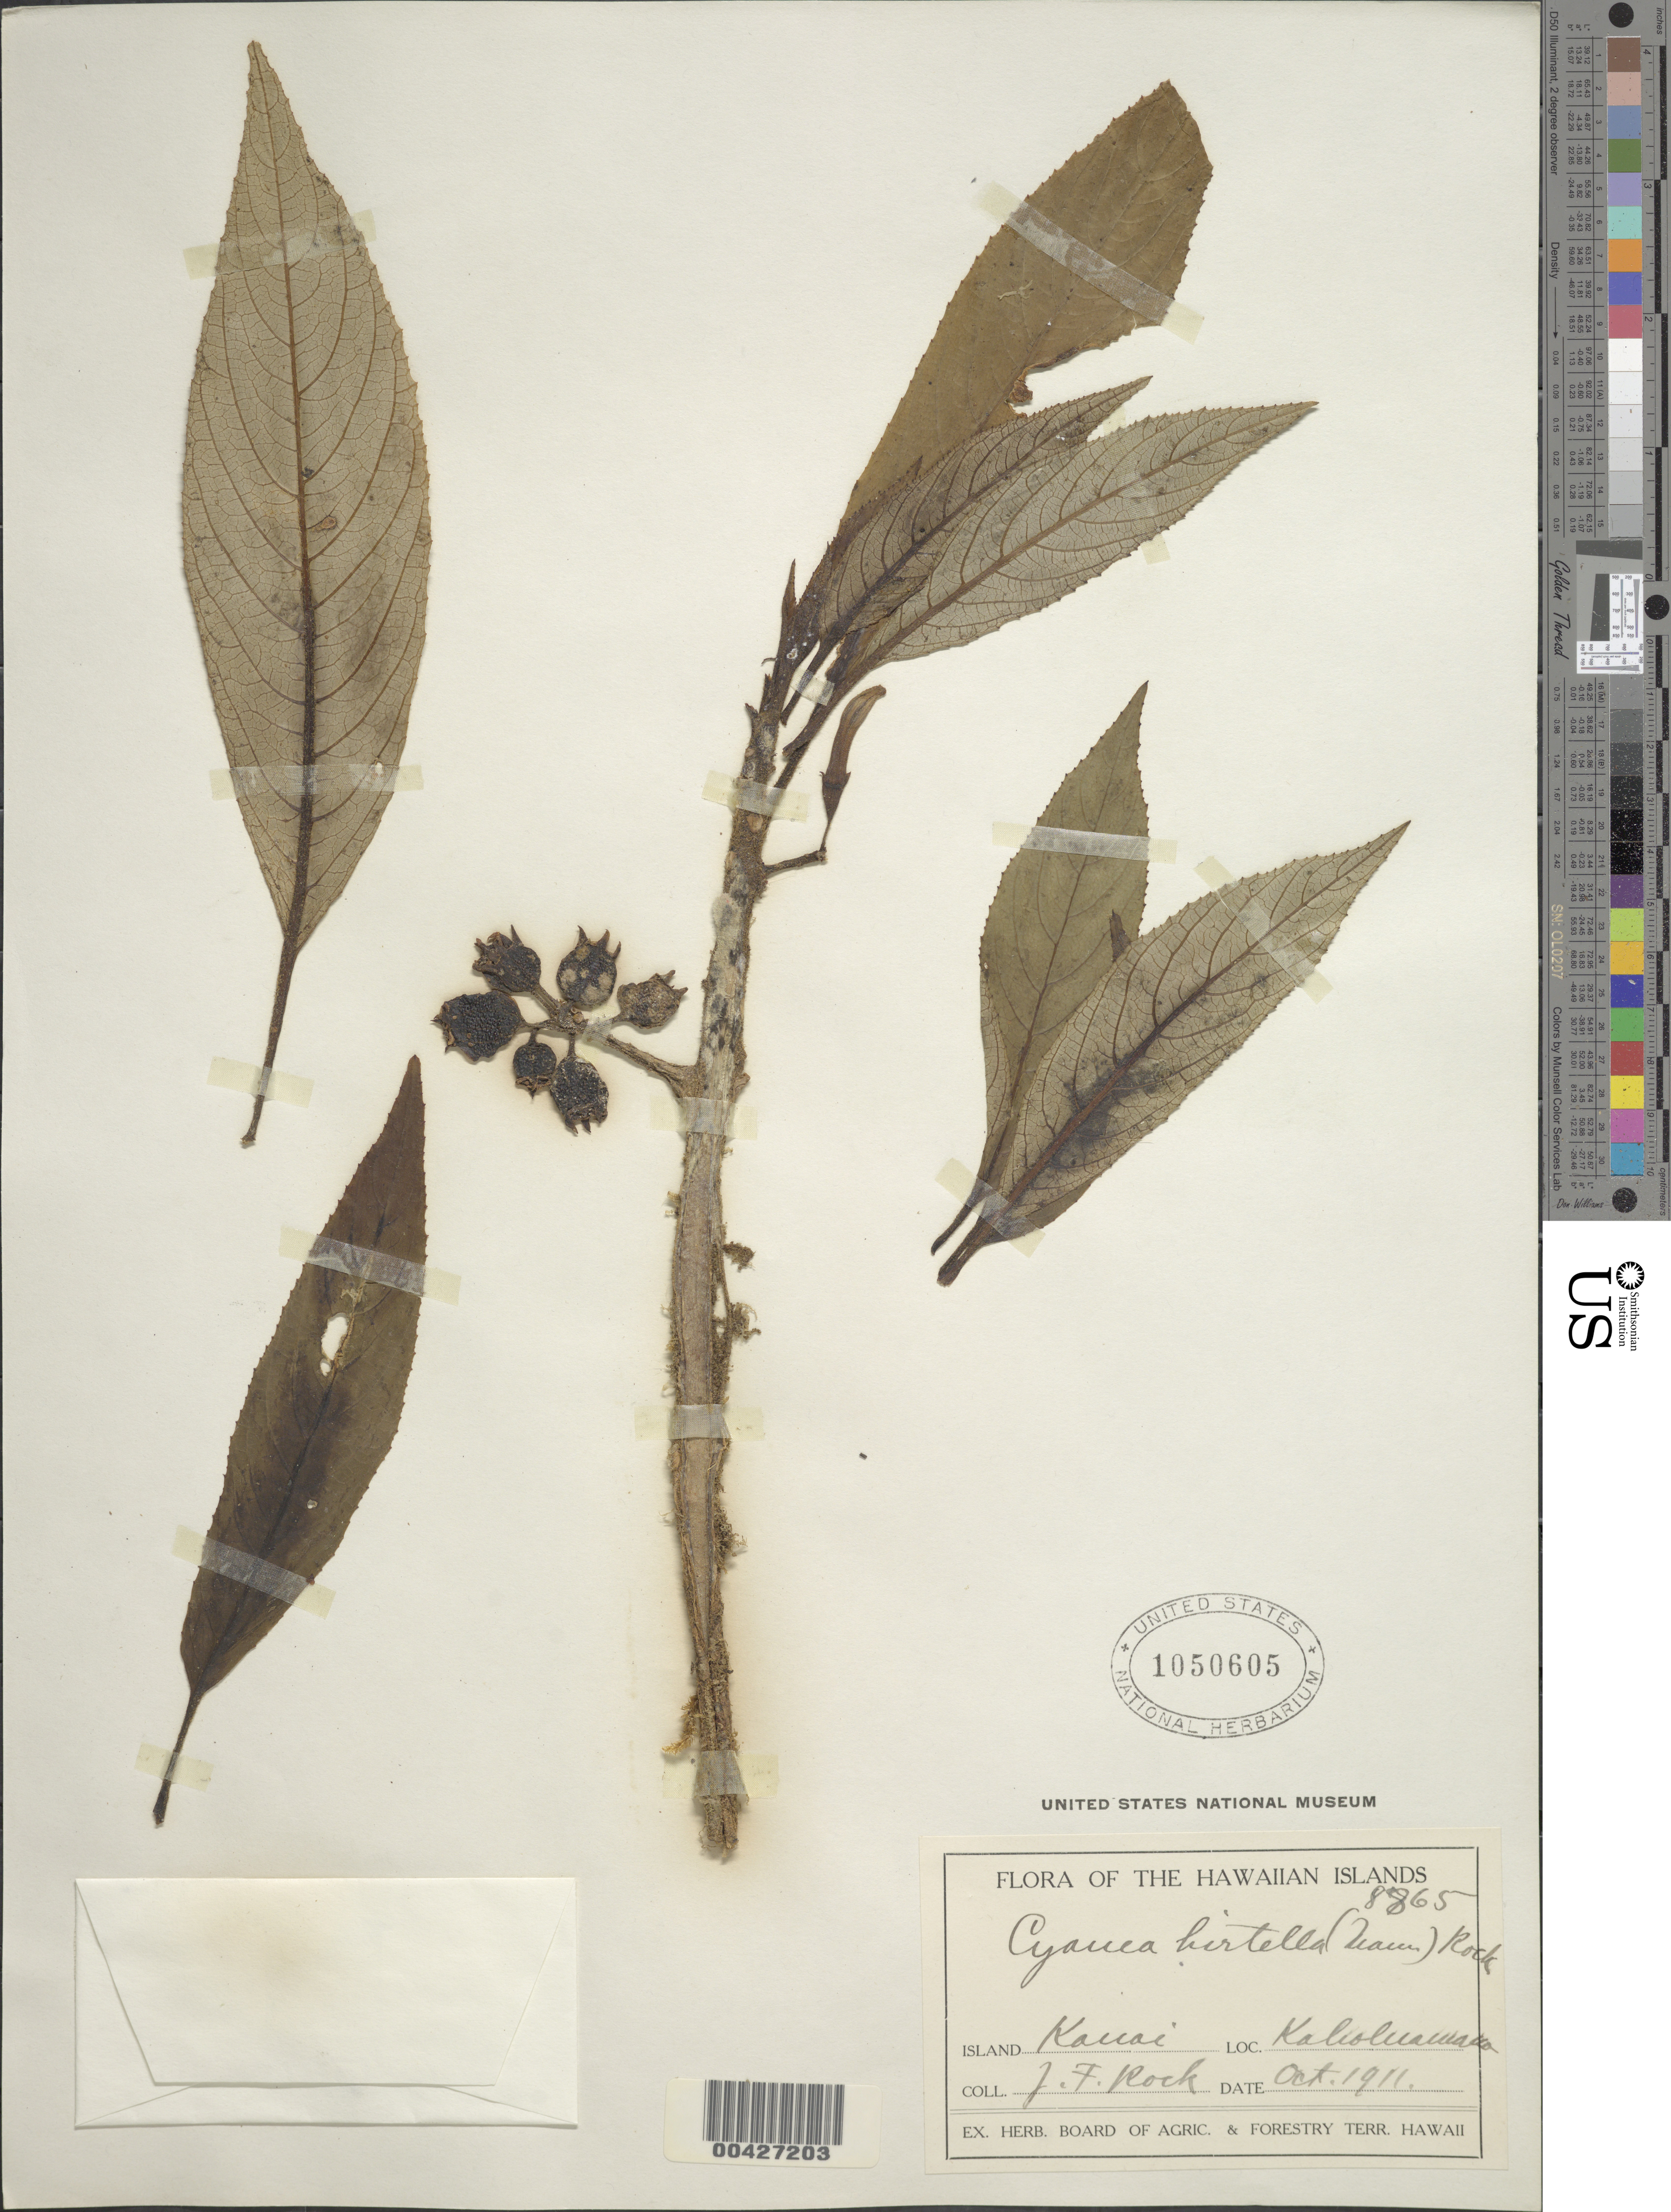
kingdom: Plantae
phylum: Tracheophyta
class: Magnoliopsida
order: Asterales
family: Campanulaceae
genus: Cyanea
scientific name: Cyanea hirtella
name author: (H. Mann) Hillebr.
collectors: J. F. Rock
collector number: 8865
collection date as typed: Oct 1911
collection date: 1911-10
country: United States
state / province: Hawaii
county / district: Kauai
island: Kaua'i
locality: Kalioluawaua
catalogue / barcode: US 1050605